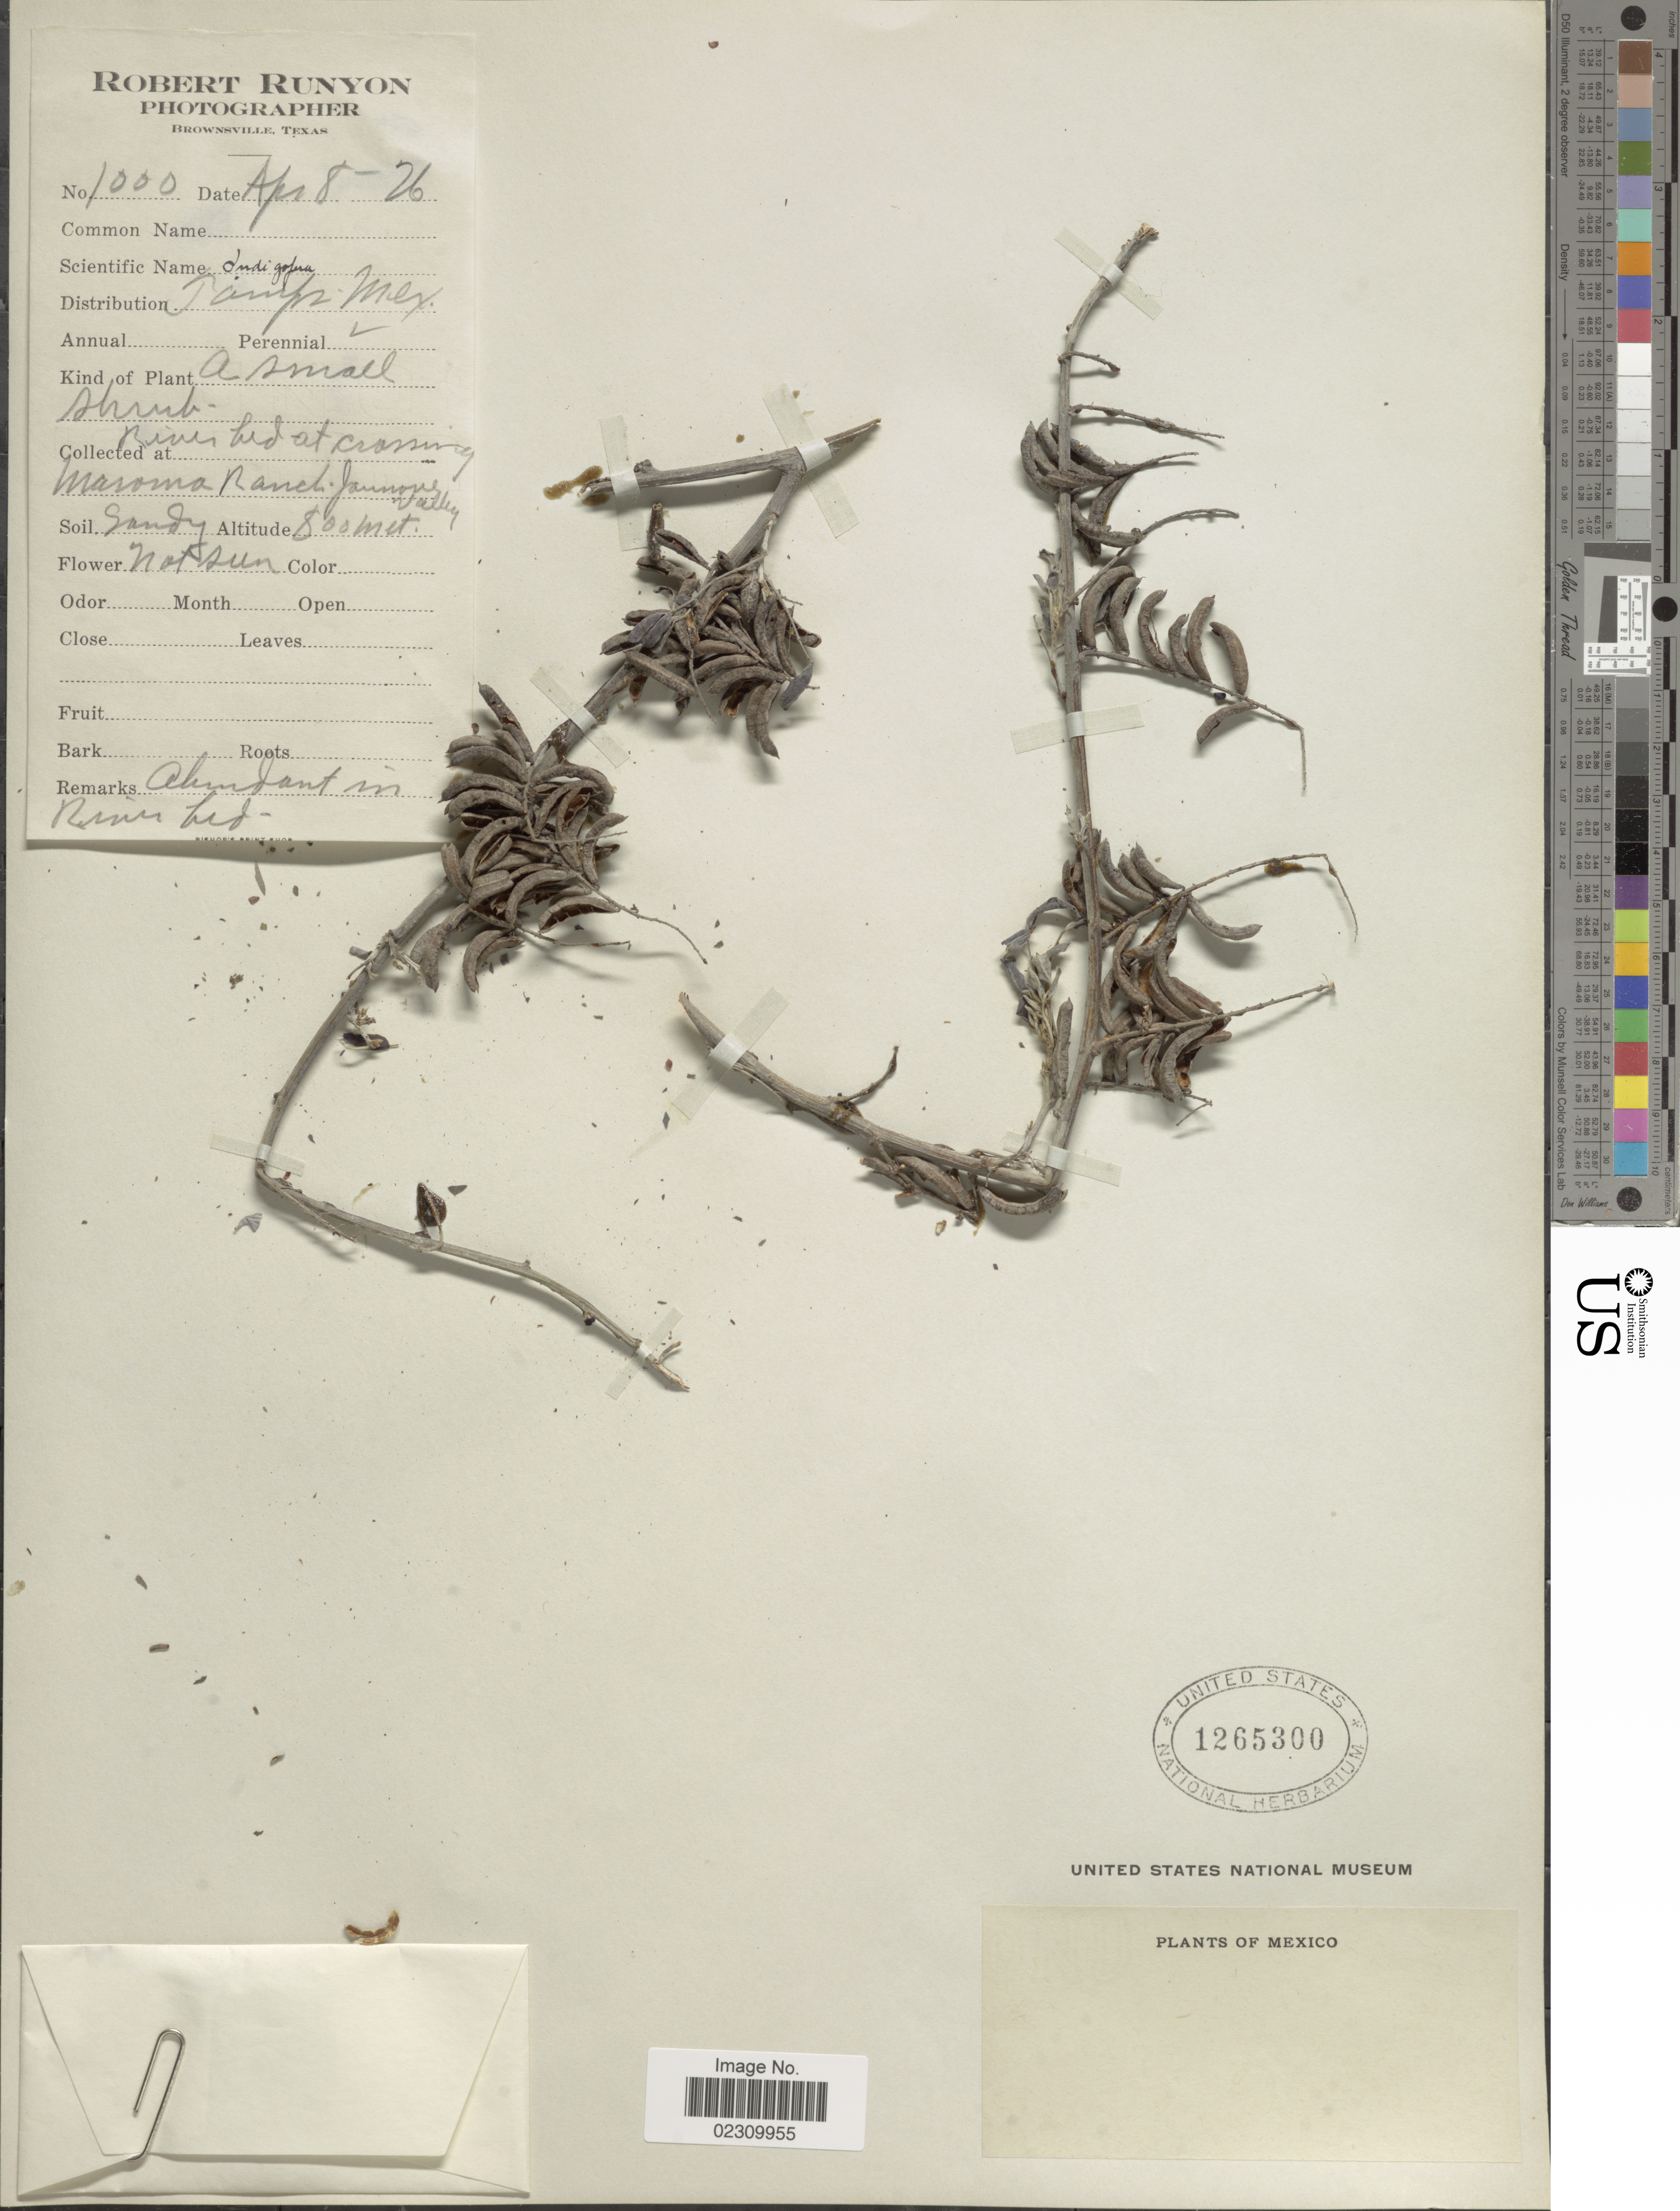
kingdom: Plantae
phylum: Tracheophyta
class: Magnoliopsida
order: Fabales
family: Fabaceae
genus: Indigofera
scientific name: Indigofera suffruticosa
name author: Mill.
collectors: R. Runyon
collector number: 1000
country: Mexico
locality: Maroma Ranch, Jaumave Valley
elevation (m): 800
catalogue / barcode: US 1265300